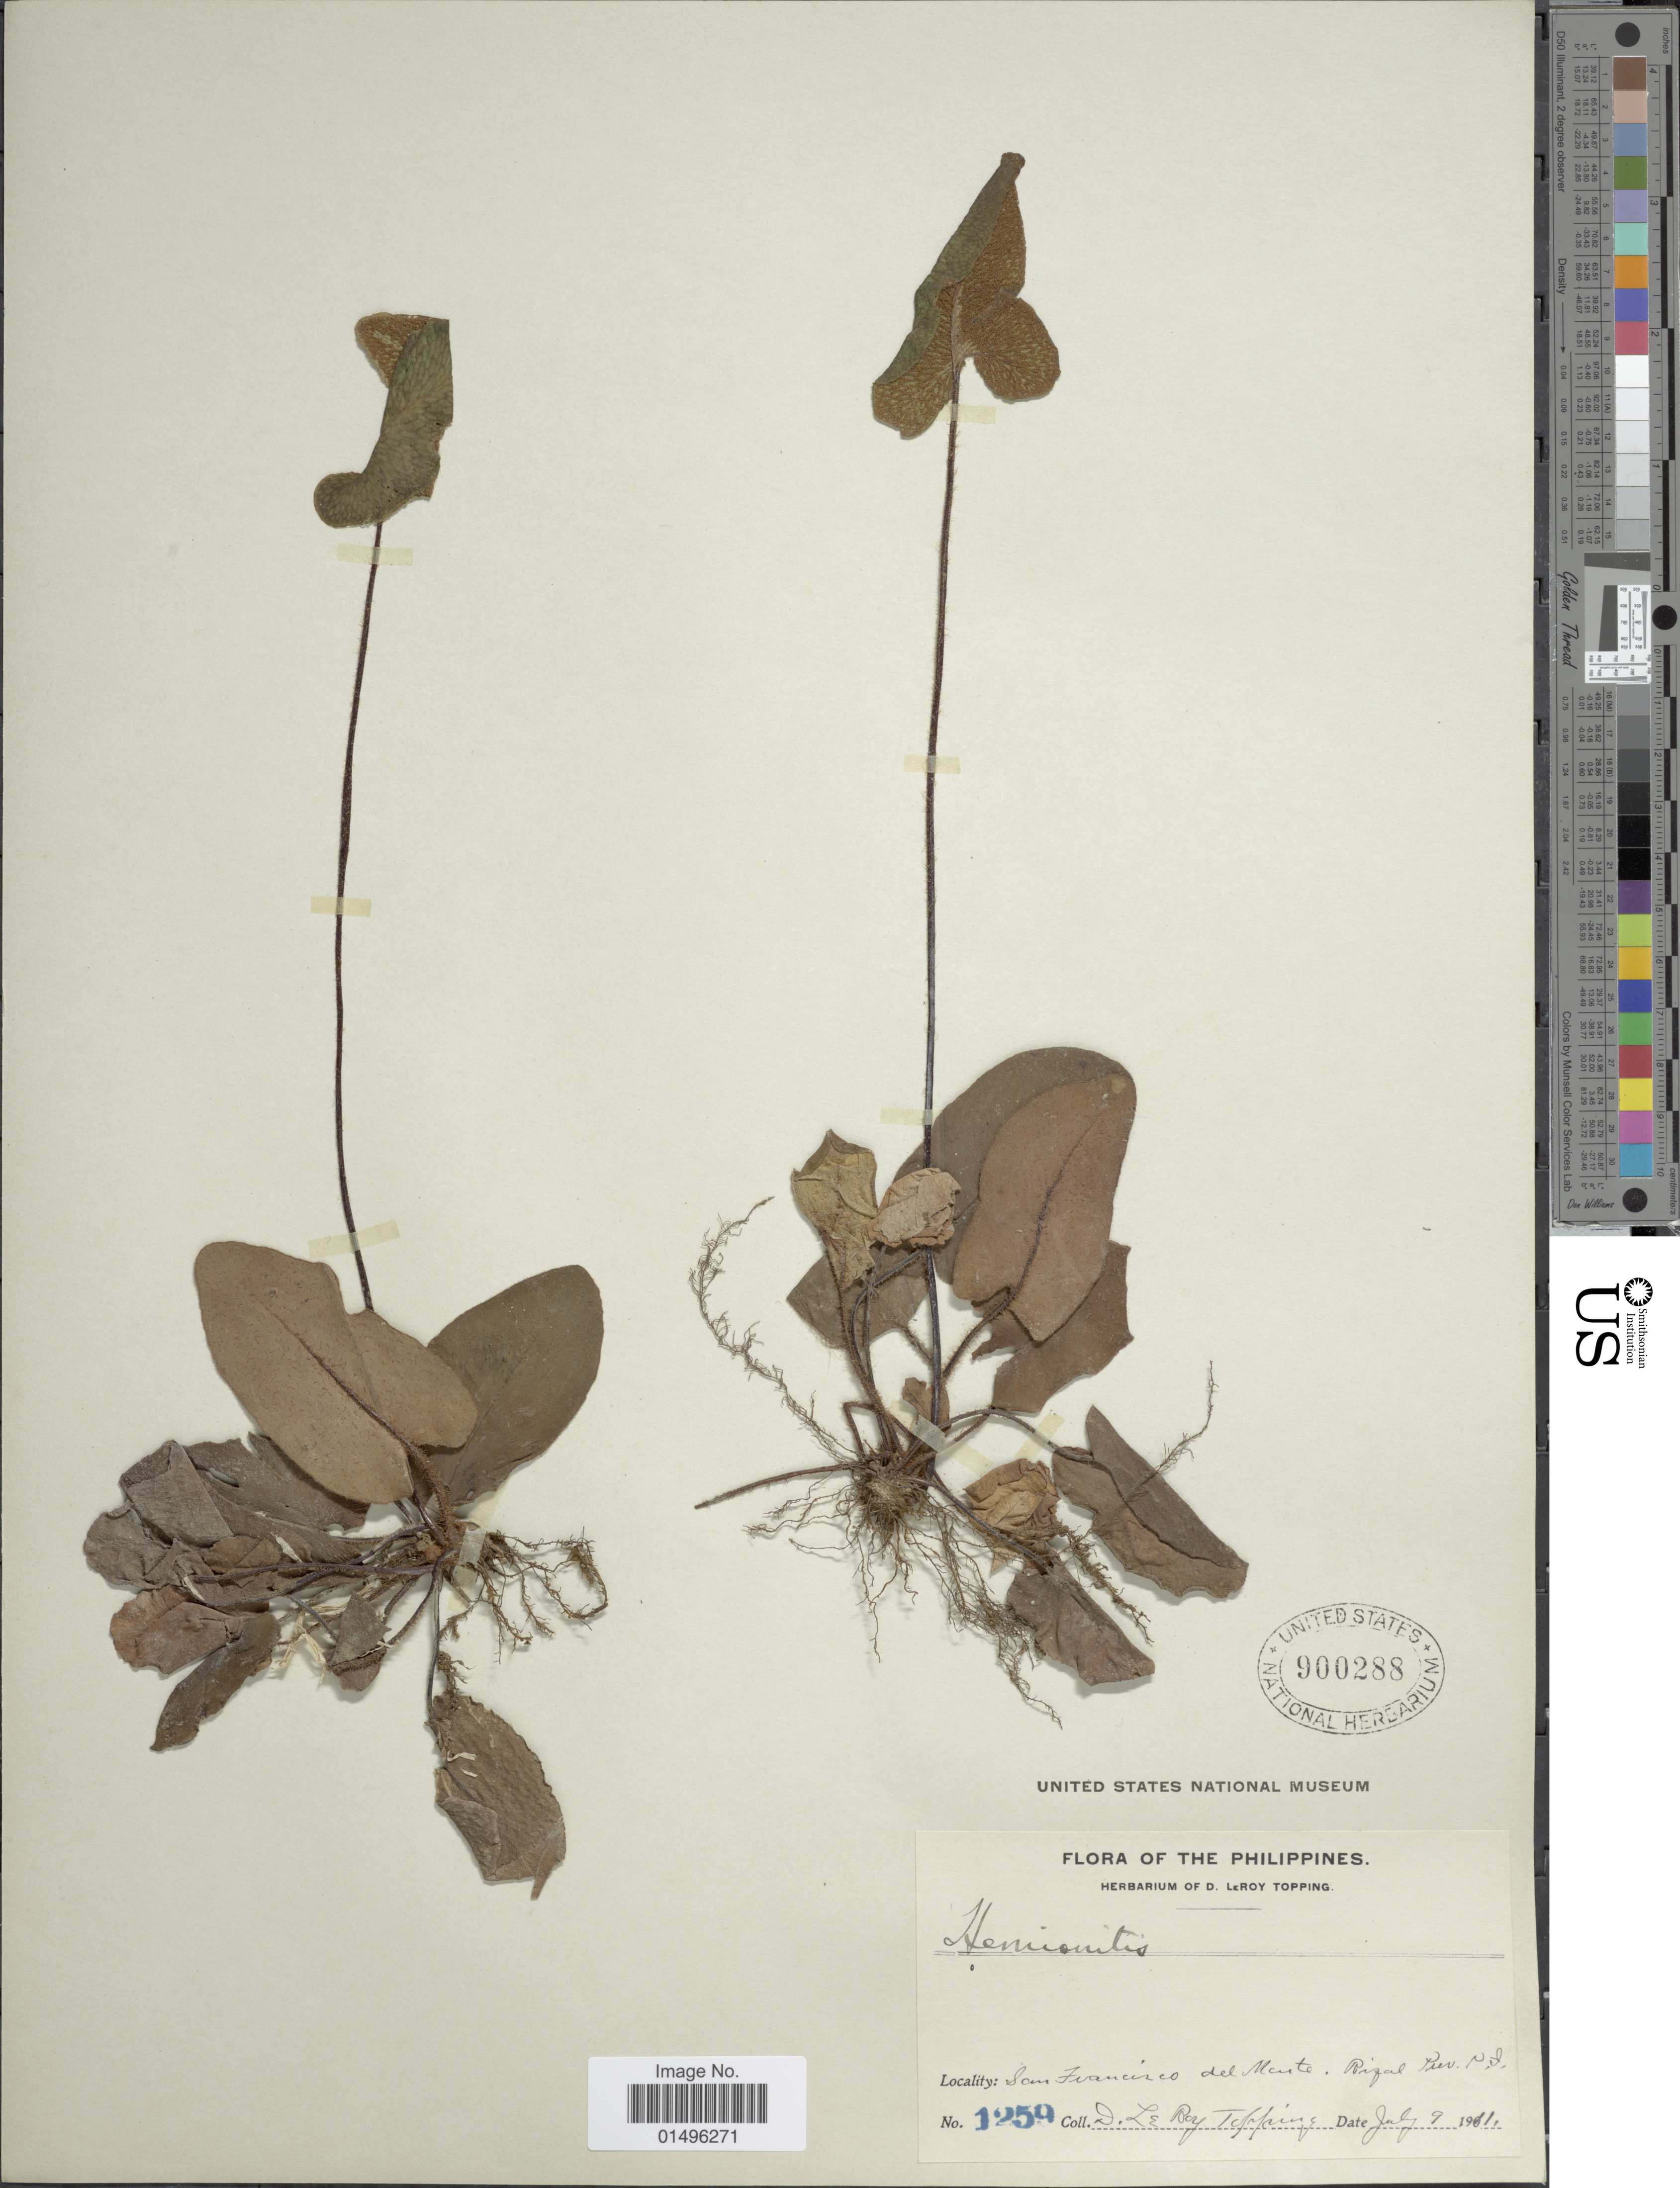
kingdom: Plantae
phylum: Tracheophyta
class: Polypodiopsida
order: Polypodiales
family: Pteridaceae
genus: Parahemionitis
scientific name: Parahemionitis cordata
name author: (Roxb. ex Hook. & Grev.) Fraser-Jenk.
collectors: D. L. Topping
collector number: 1259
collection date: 1911-07-09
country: Philippines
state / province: Calabarzon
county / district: Rizal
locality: San Francisco del Monte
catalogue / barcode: US 900288